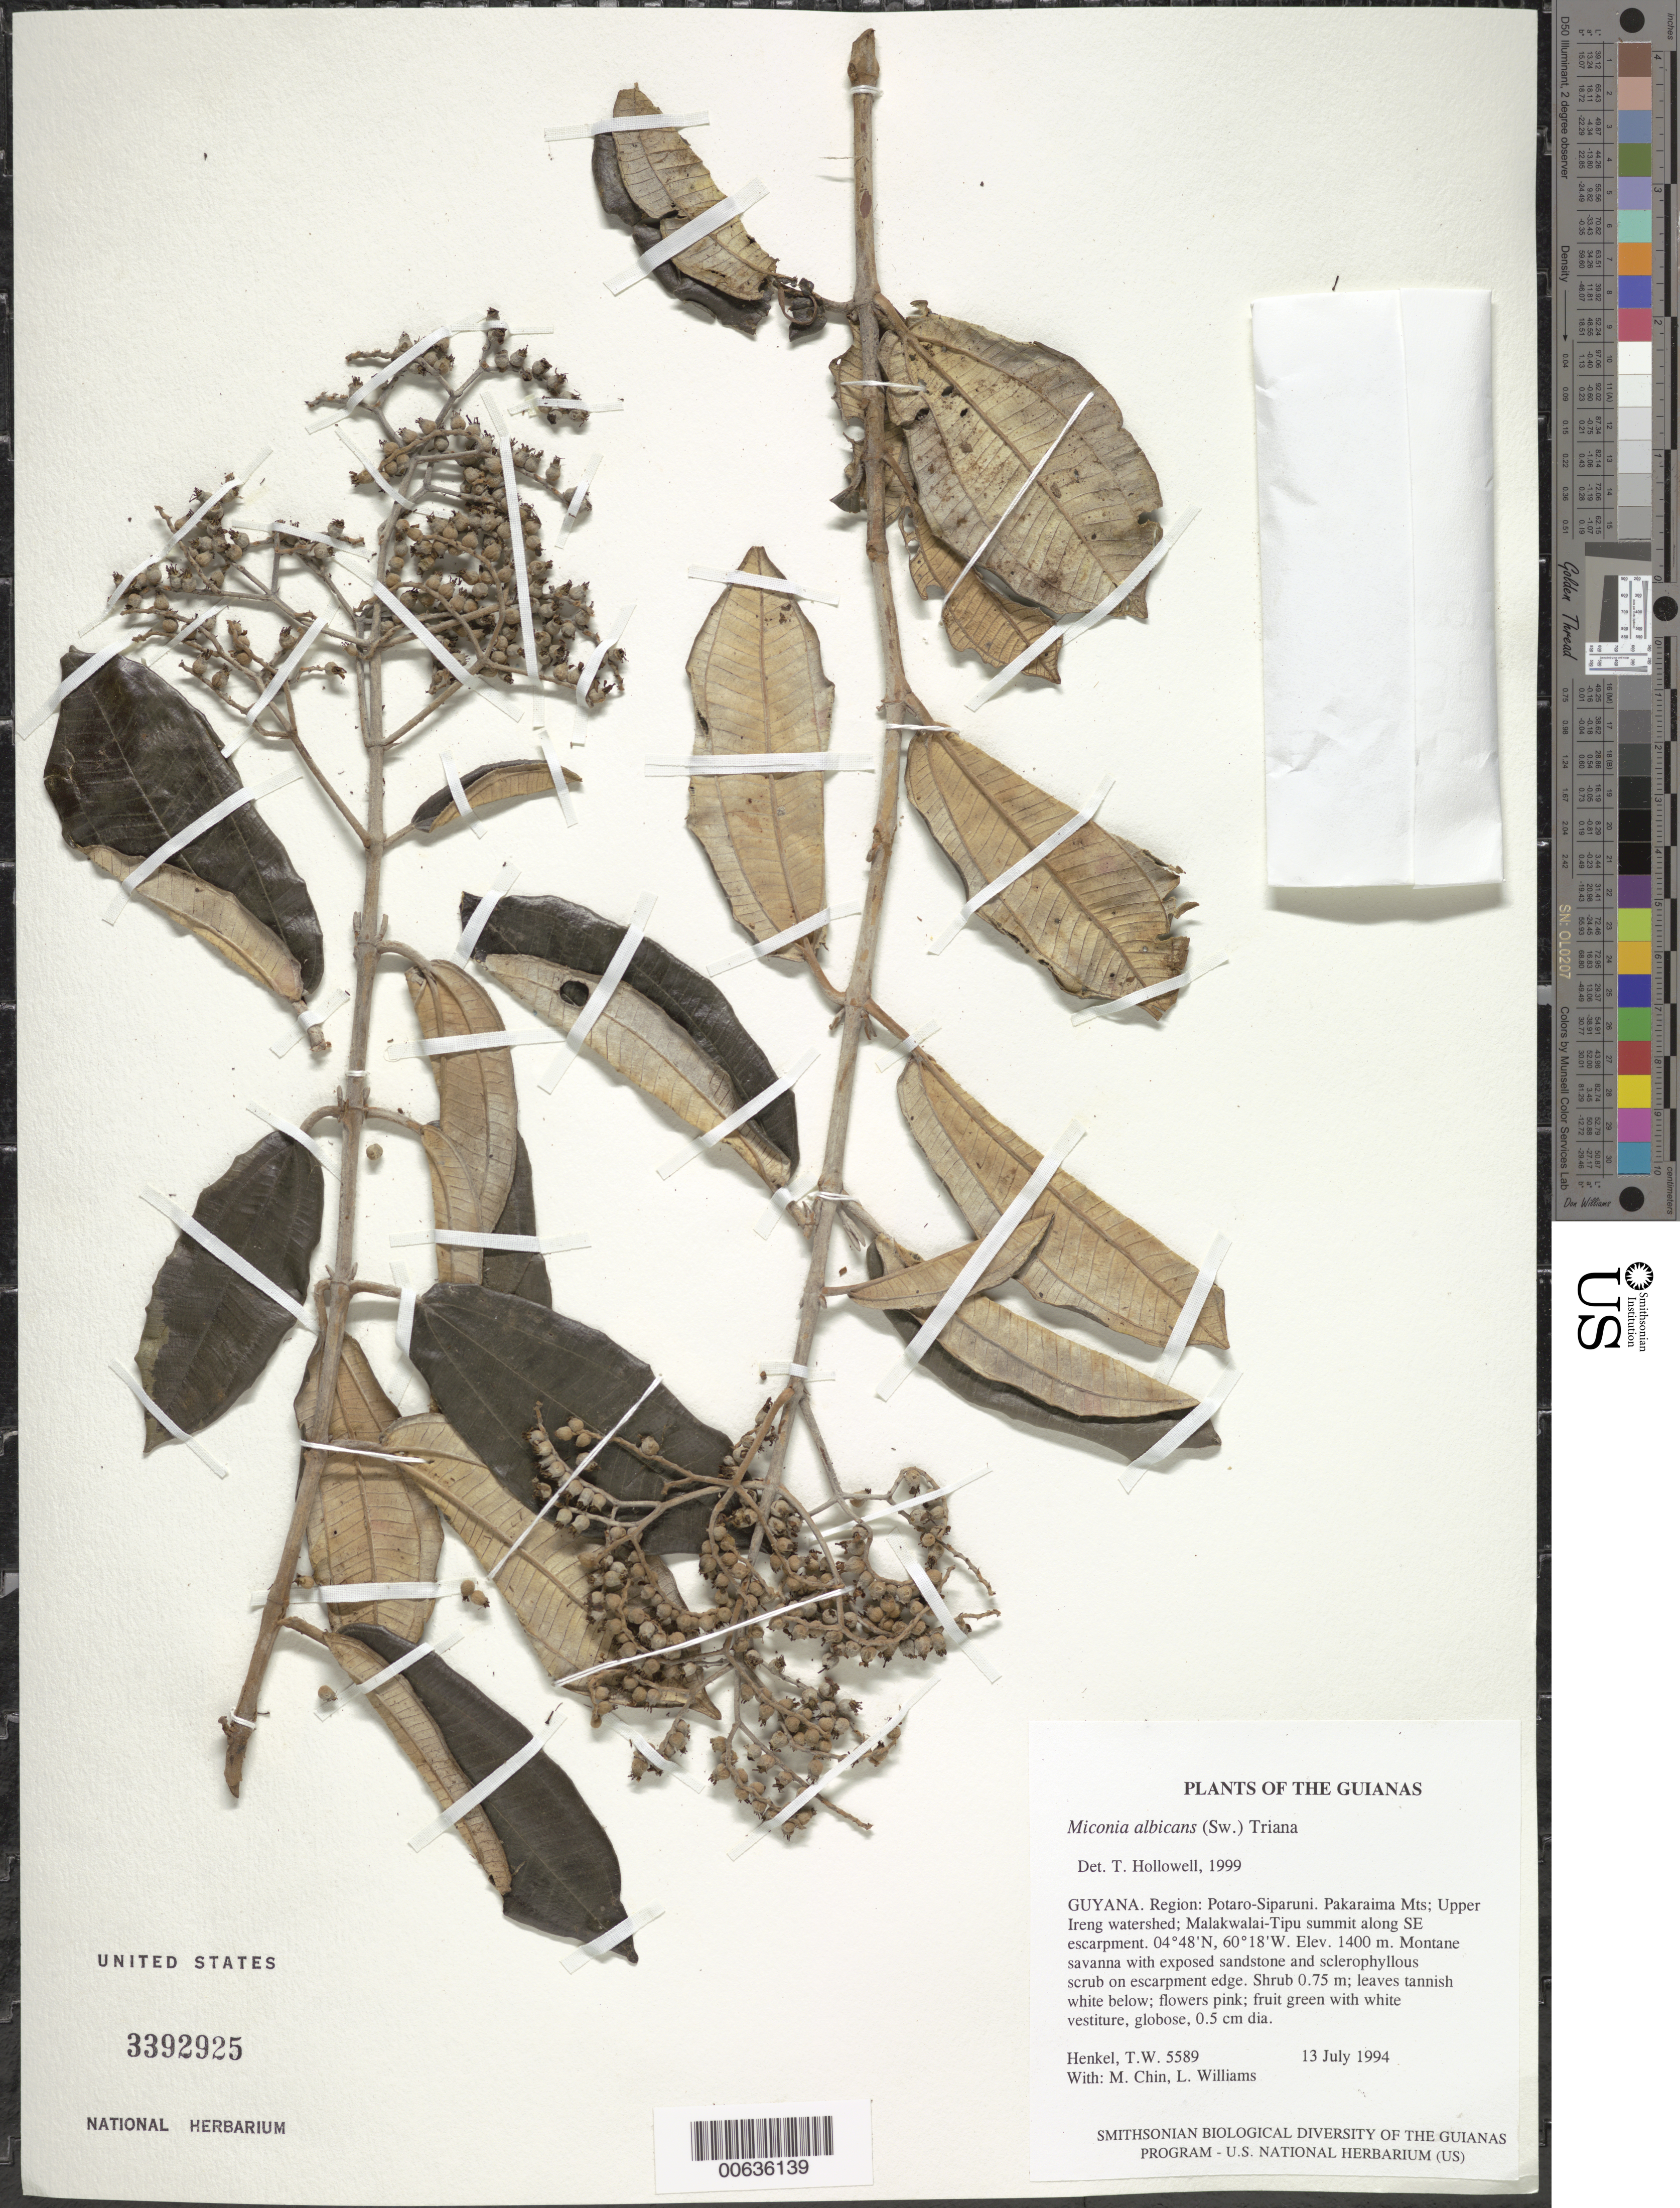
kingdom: Plantae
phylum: Tracheophyta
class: Magnoliopsida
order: Myrtales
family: Melastomataceae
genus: Miconia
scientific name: Miconia albicans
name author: (Sw.) Triana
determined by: Hollowell, T. H., (BOT), Smithsonian Institution - National Museum of Natural History (UNITED STATES)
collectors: T. Henkel, M. Chin & L. Williams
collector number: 5589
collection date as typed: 13 July 1994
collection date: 1994-07-13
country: Guyana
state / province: Potaro-Siparuni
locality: Pakaraima Mts; Upper Ireng watershed; Malakwalai-Tipu summit along SE escarpment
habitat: Montane savanna with exposed sandstone and sclerophyllous scrub on escarpment edge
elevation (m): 1400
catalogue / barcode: US 3392925